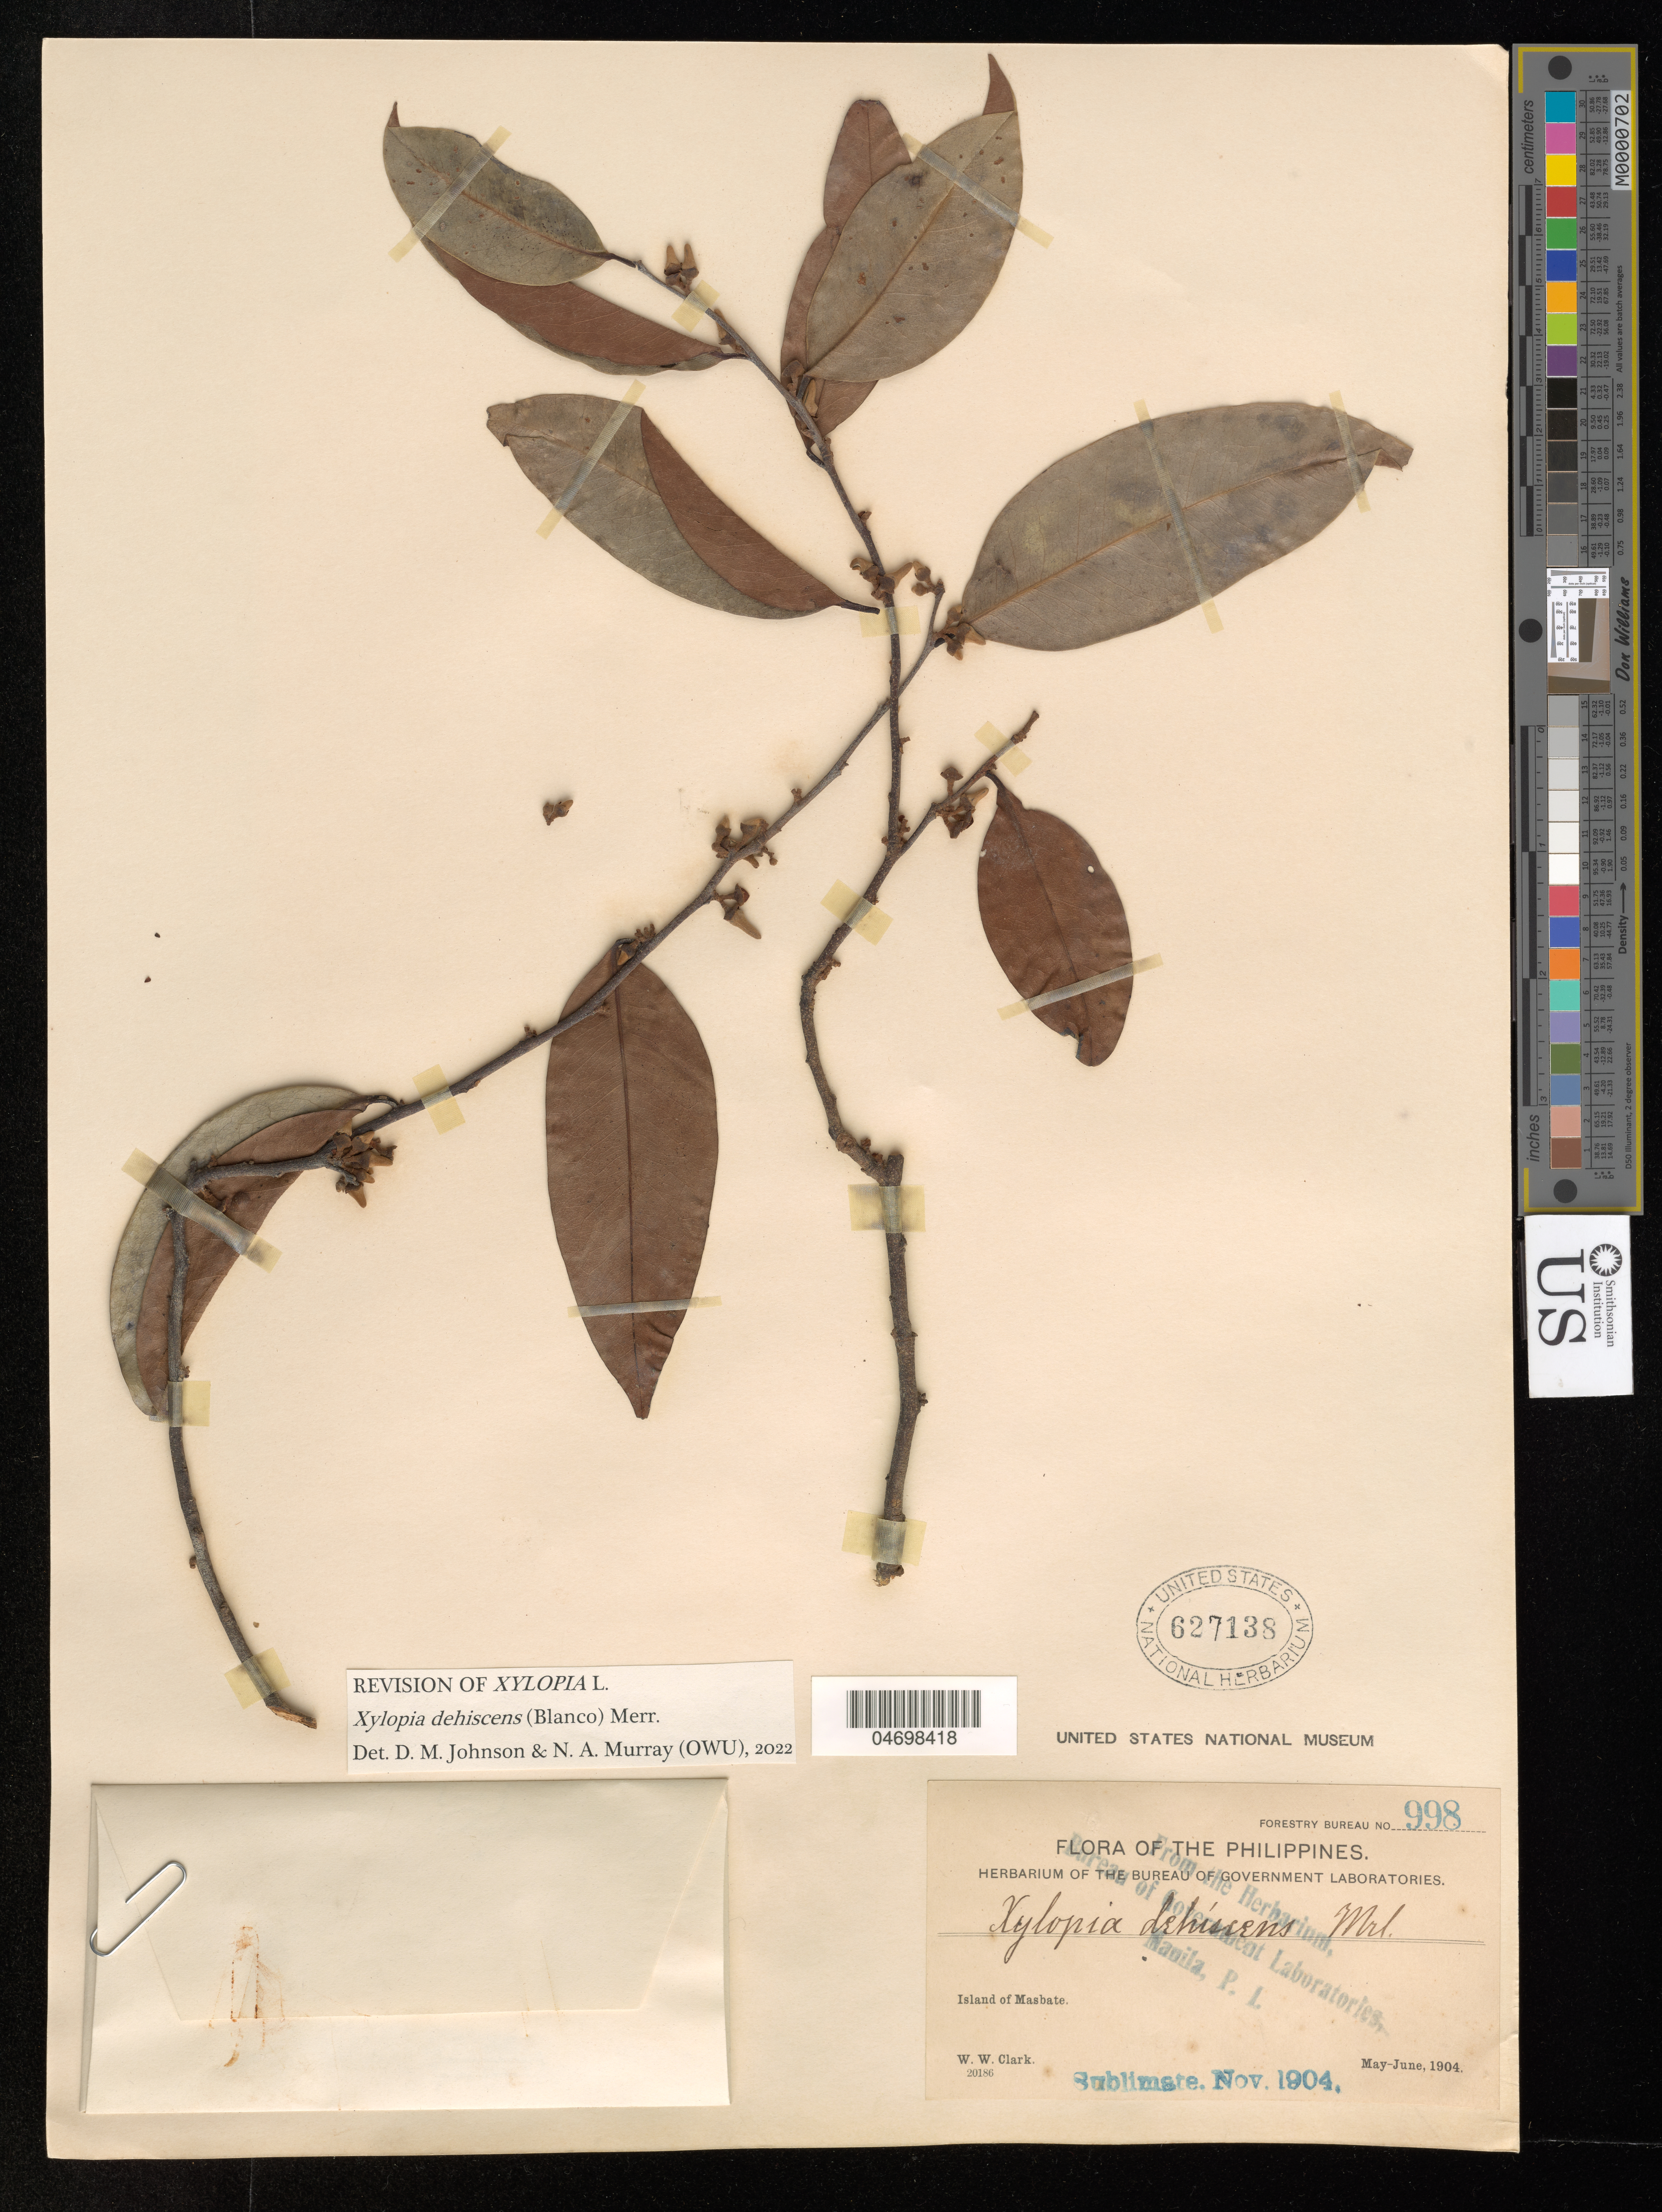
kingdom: Plantae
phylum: Tracheophyta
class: Magnoliopsida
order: Magnoliales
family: Annonaceae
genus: Xylopia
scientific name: Xylopia dehiscens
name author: (Blanco) Merr.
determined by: Johnson, D. M.; Murray, N. A.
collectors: W. W. Clark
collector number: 998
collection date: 1904-05/1904-06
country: Philippines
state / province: Bicol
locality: Island of Masbate.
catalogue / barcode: US 627138